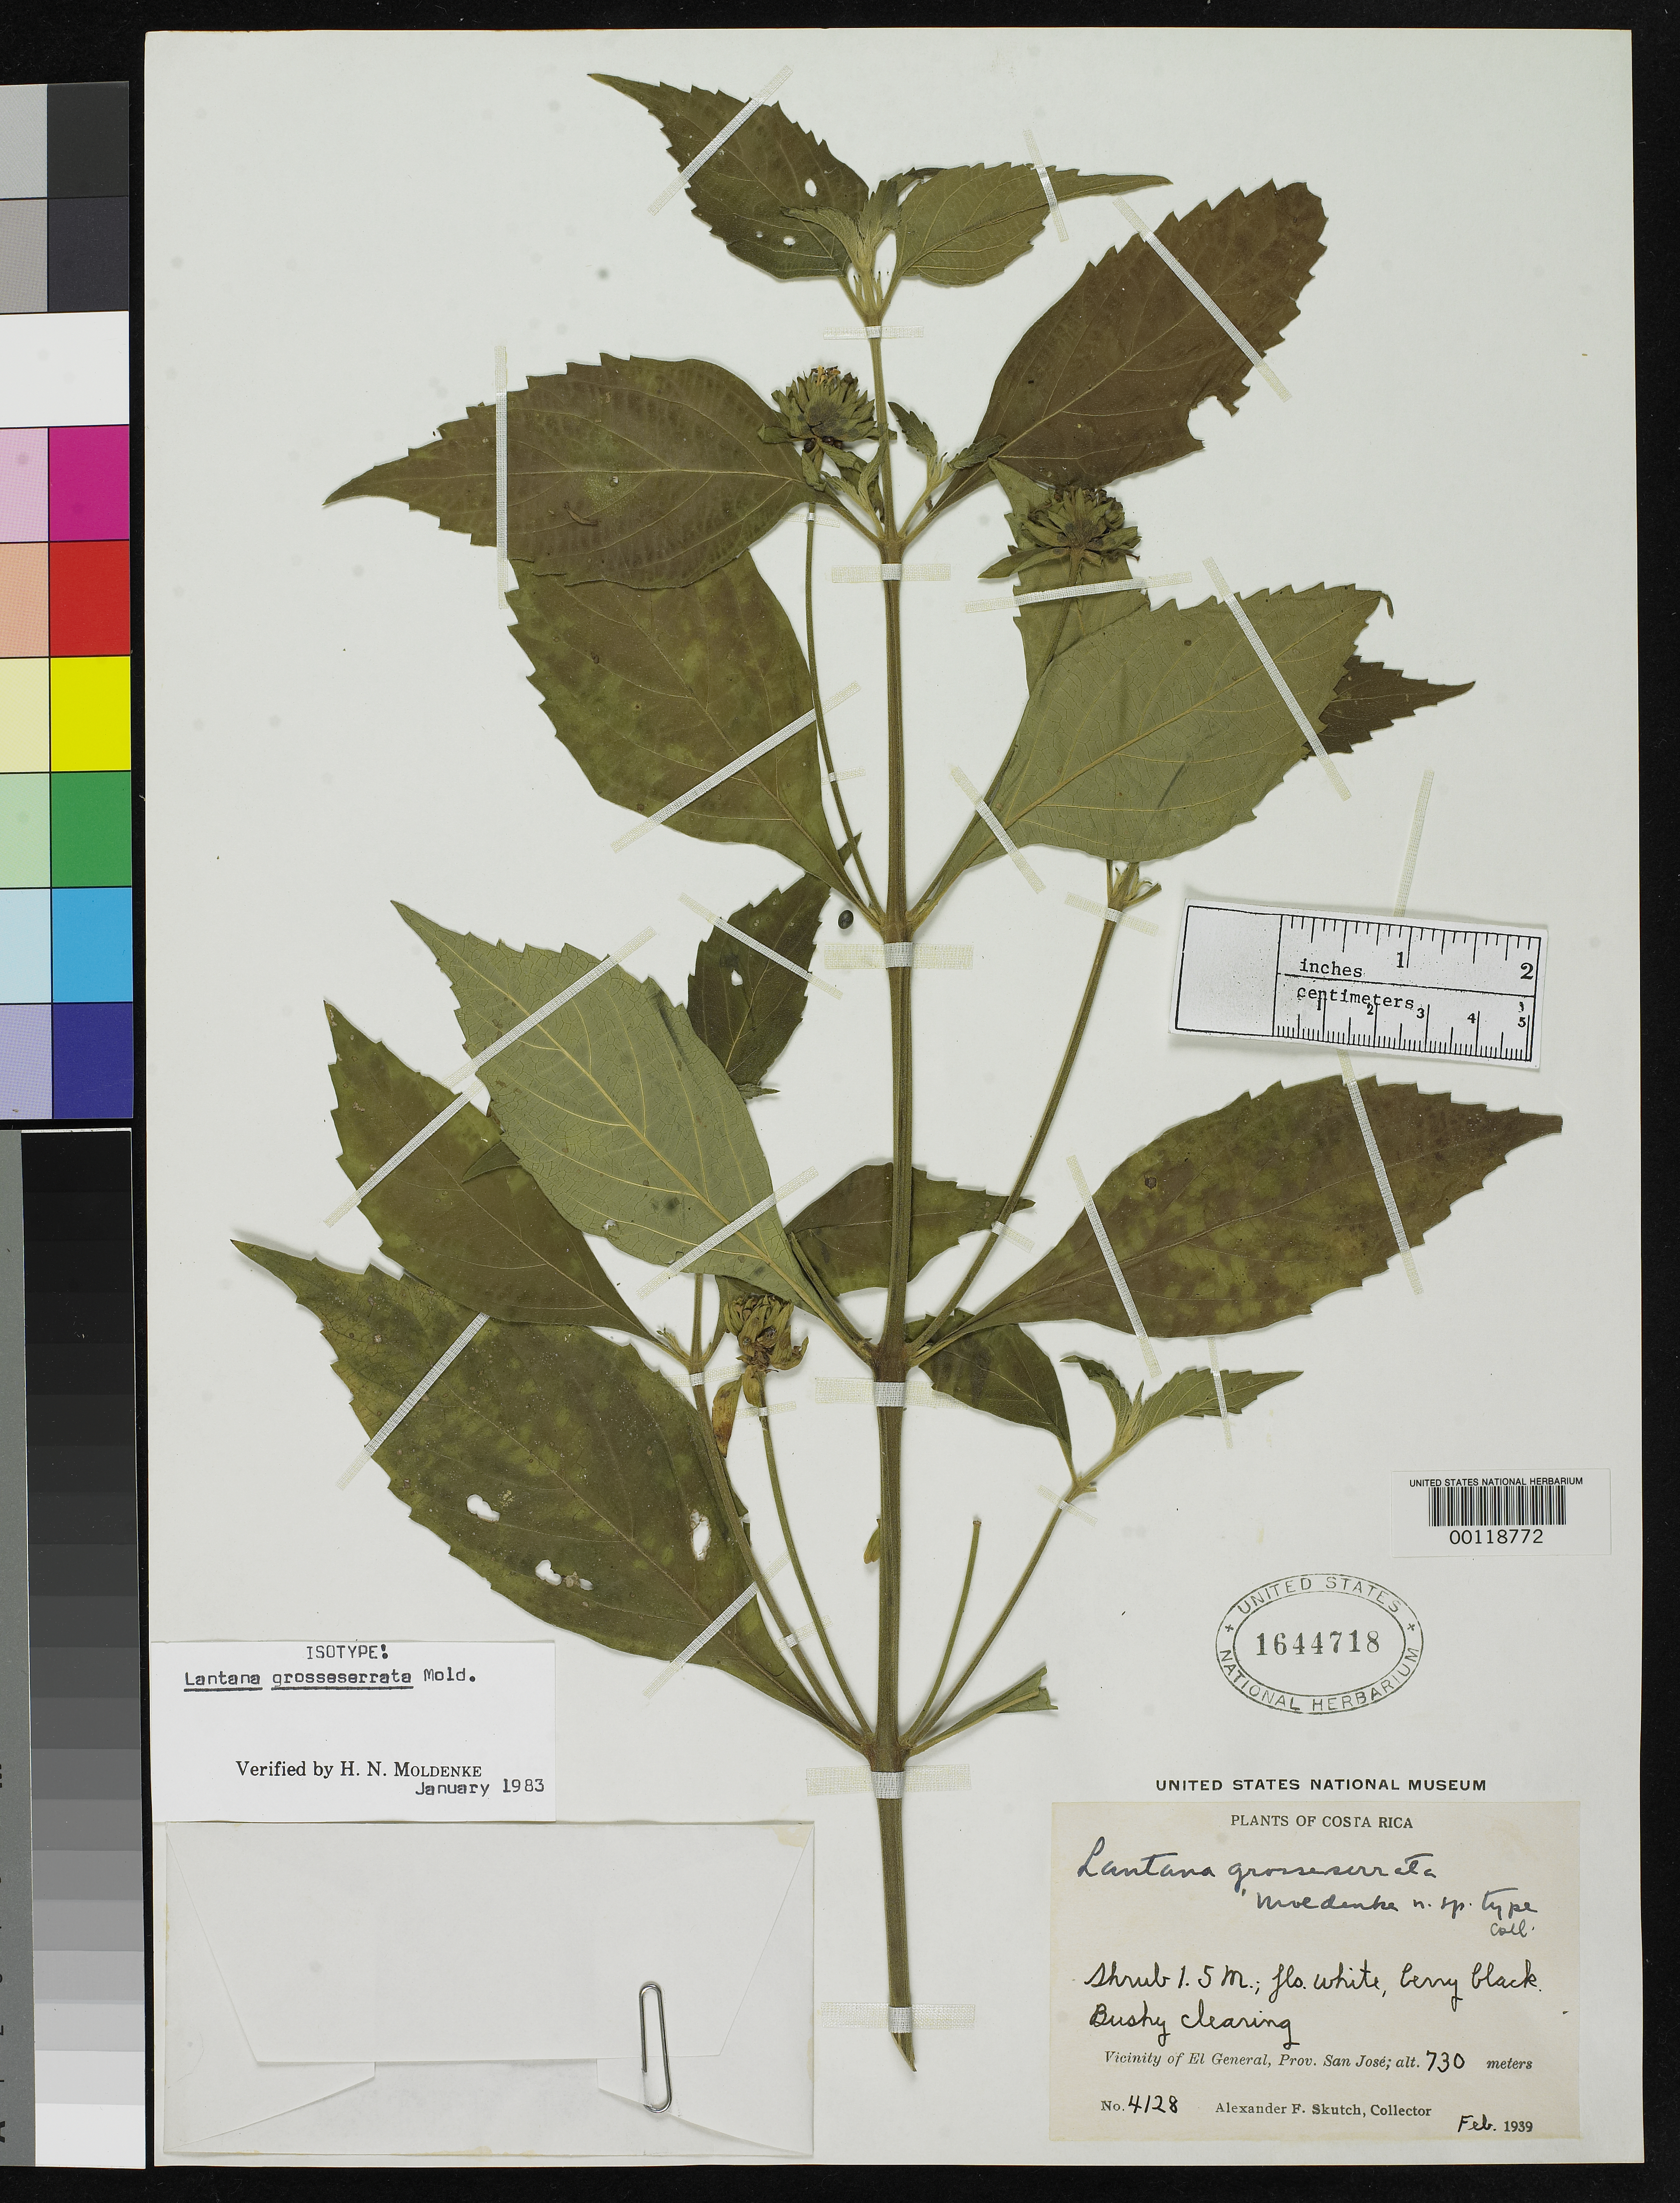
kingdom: Plantae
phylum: Tracheophyta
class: Magnoliopsida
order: Lamiales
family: Verbenaceae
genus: Lantana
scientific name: Lantana grosseserrata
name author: Moldenke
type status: Isotype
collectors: A. F. Skutch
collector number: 4128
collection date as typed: Feb 1939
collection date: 1939-02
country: Costa Rica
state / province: San José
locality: Vicinity of El General.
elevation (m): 730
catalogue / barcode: US 1644718